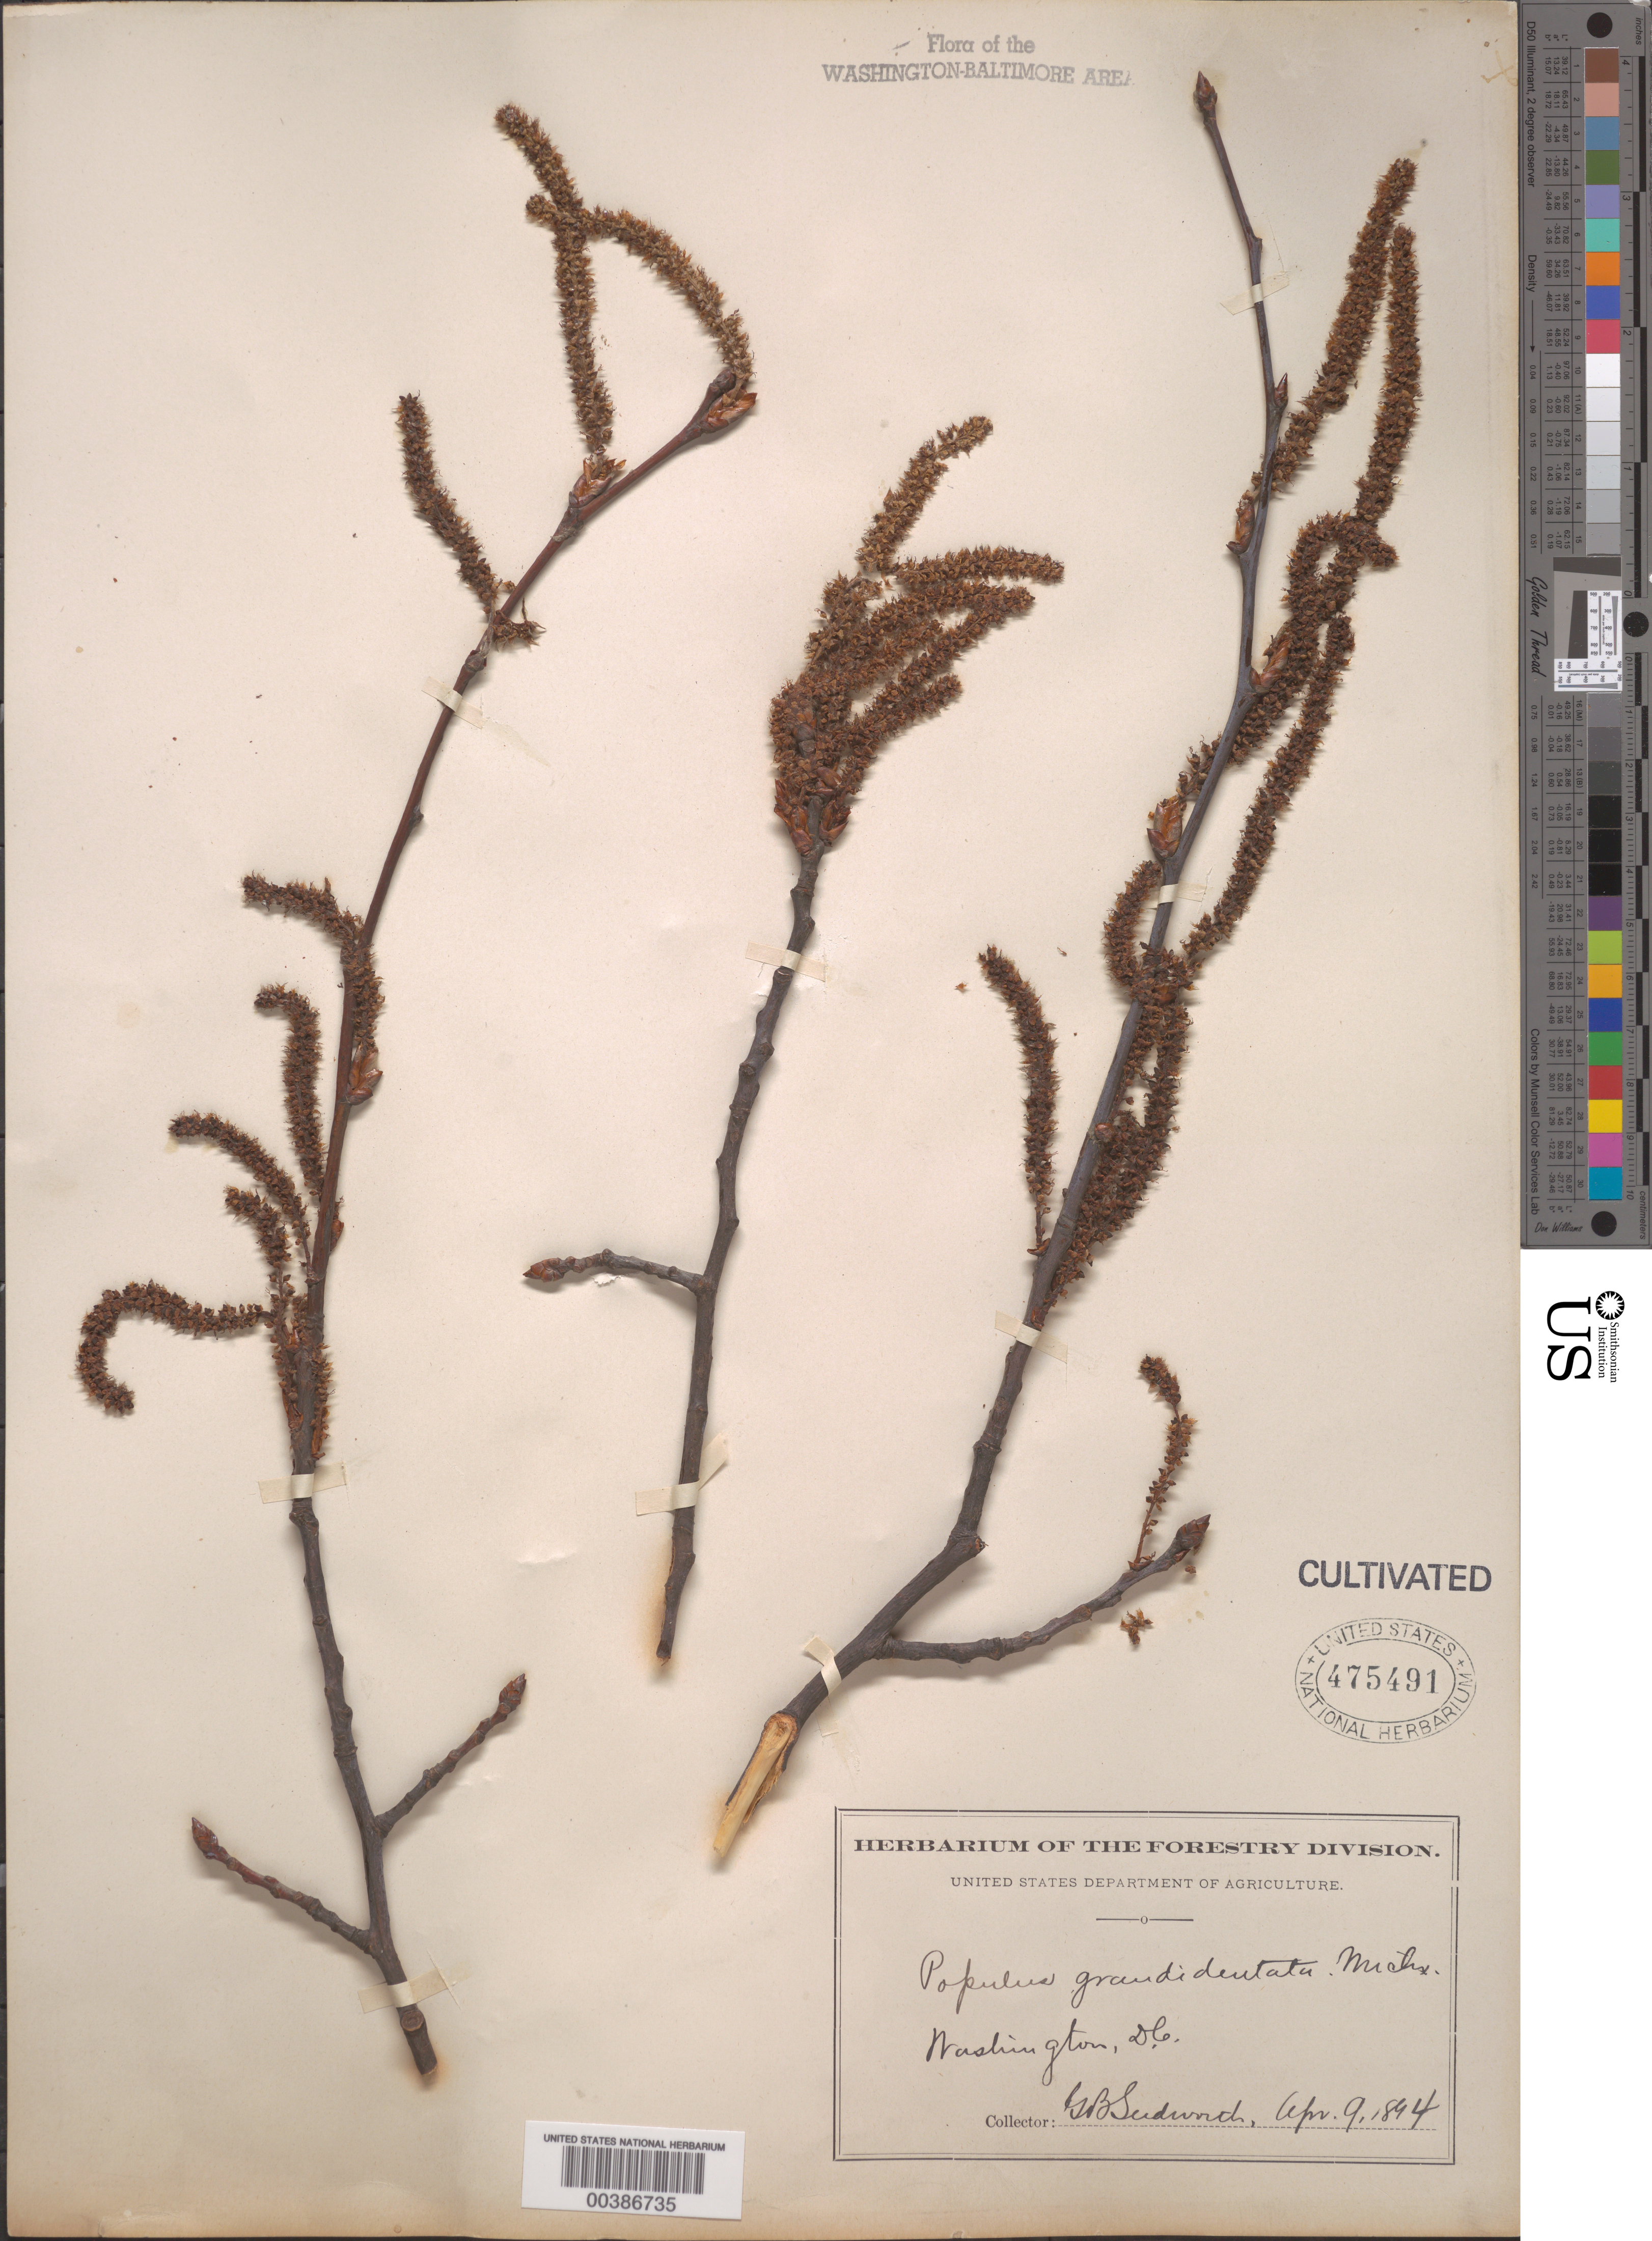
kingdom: Plantae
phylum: Tracheophyta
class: Magnoliopsida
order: Malpighiales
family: Salicaceae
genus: Populus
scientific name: Populus grandidentata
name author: Michx.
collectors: G. B. Sudworth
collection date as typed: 09 Apr 1894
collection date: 1894-04-09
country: United States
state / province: District of Columbia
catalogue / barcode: US 475491